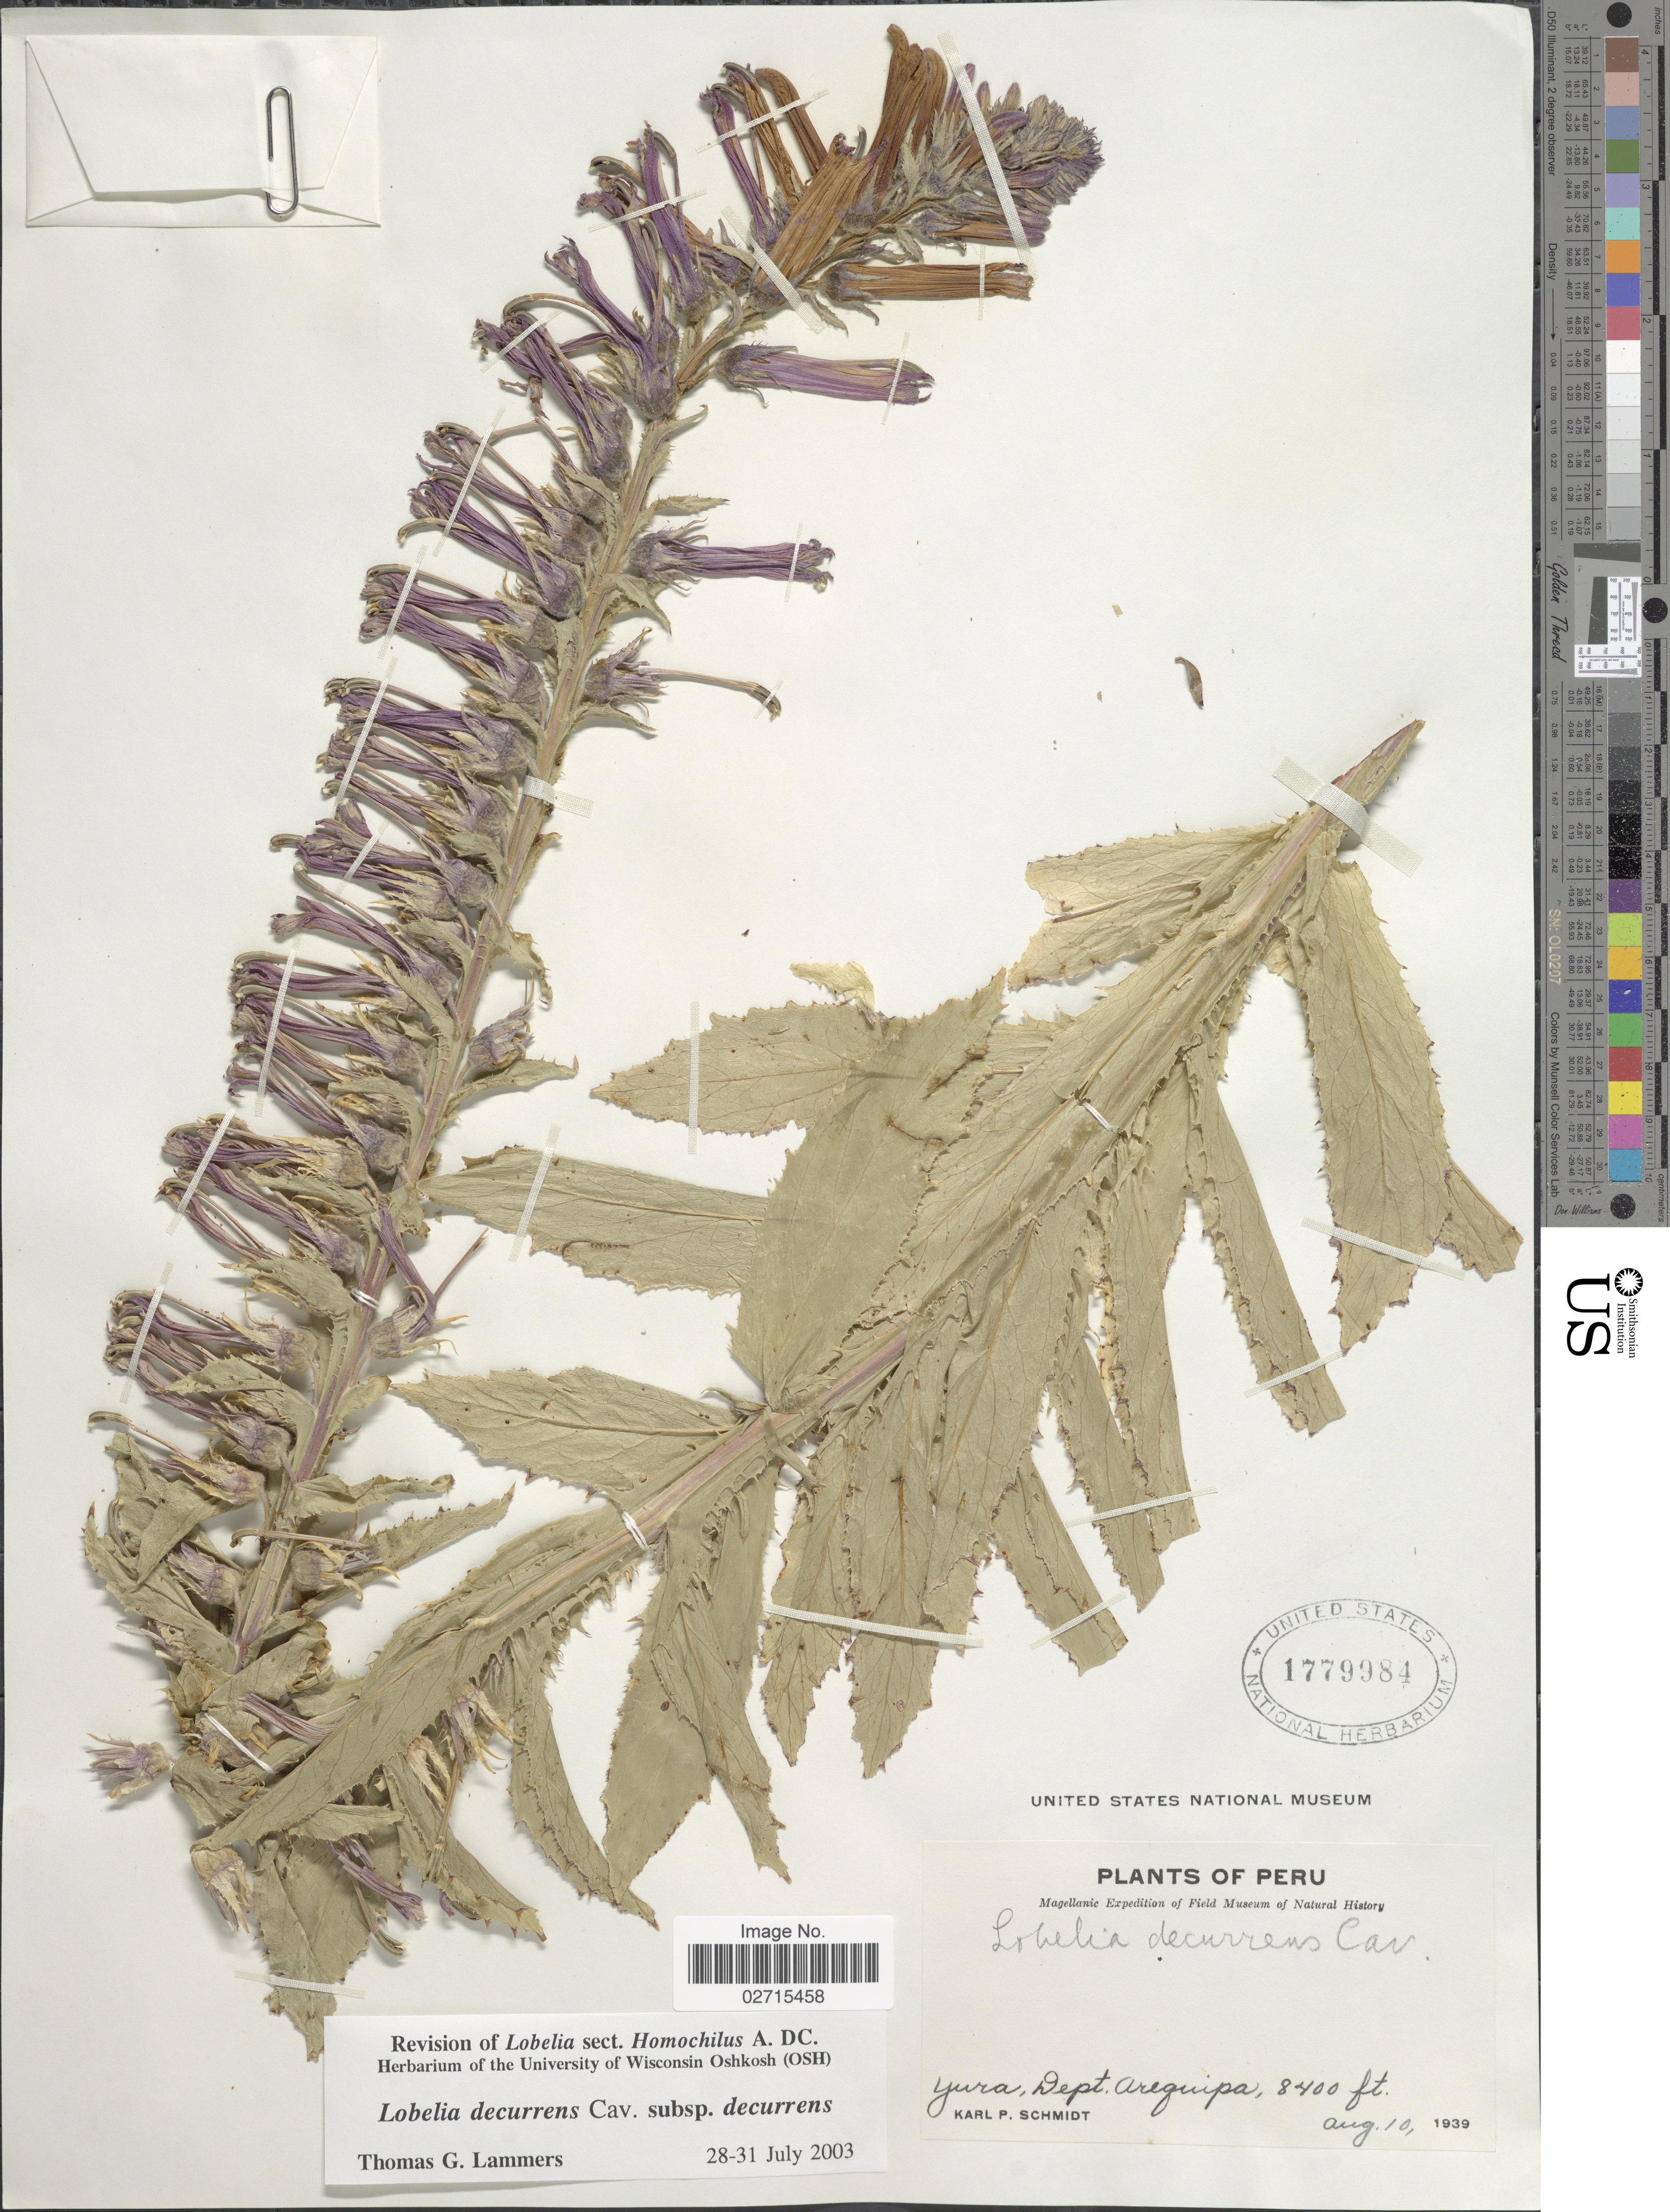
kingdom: Plantae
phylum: Tracheophyta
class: Magnoliopsida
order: Asterales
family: Campanulaceae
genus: Lobelia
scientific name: Lobelia decurrens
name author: Cav.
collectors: K. Schmidt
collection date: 1939-08-10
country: Peru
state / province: Arequipa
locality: Yura.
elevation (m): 2560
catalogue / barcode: US 1779984